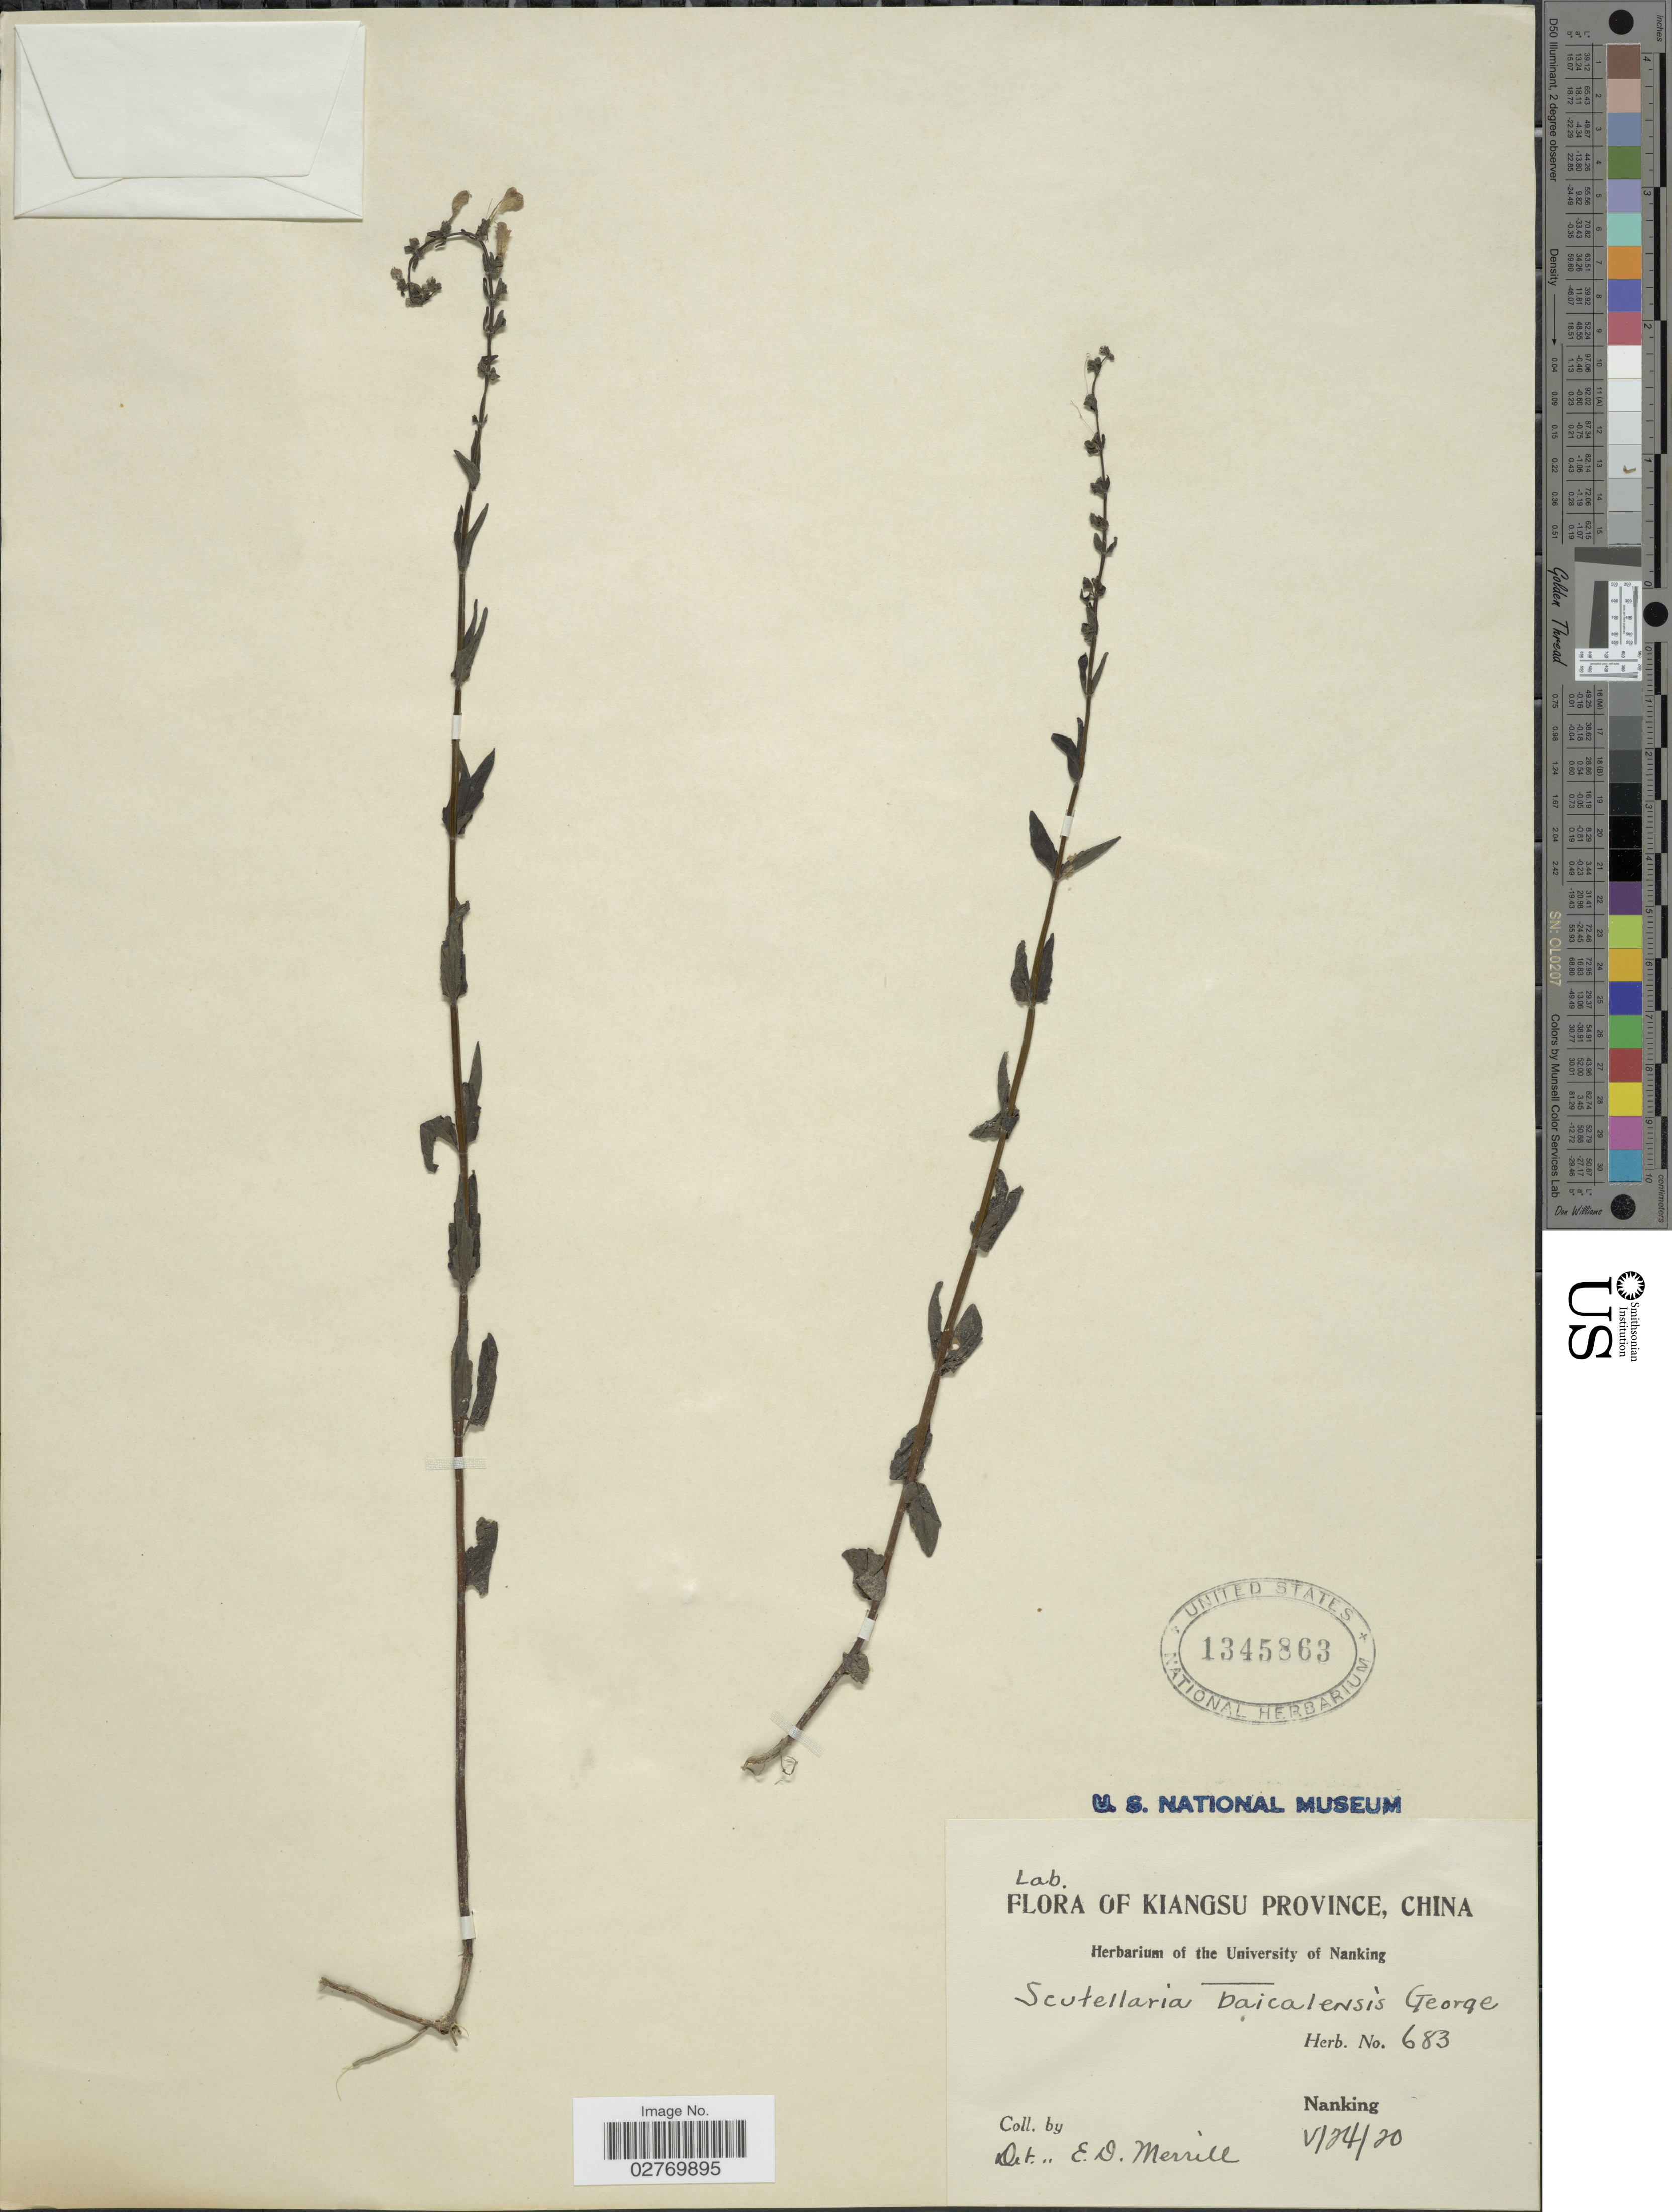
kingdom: Plantae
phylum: Tracheophyta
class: Magnoliopsida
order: Lamiales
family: Lamiaceae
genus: Scutellaria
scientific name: Scutellaria baicalensis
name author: Georgi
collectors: ex herb. University of Nanking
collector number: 683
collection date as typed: Transcribed d/m/y: 24/5/20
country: China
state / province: Jiangsu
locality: Kiangsu Province. Nanking.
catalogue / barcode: US 1345863